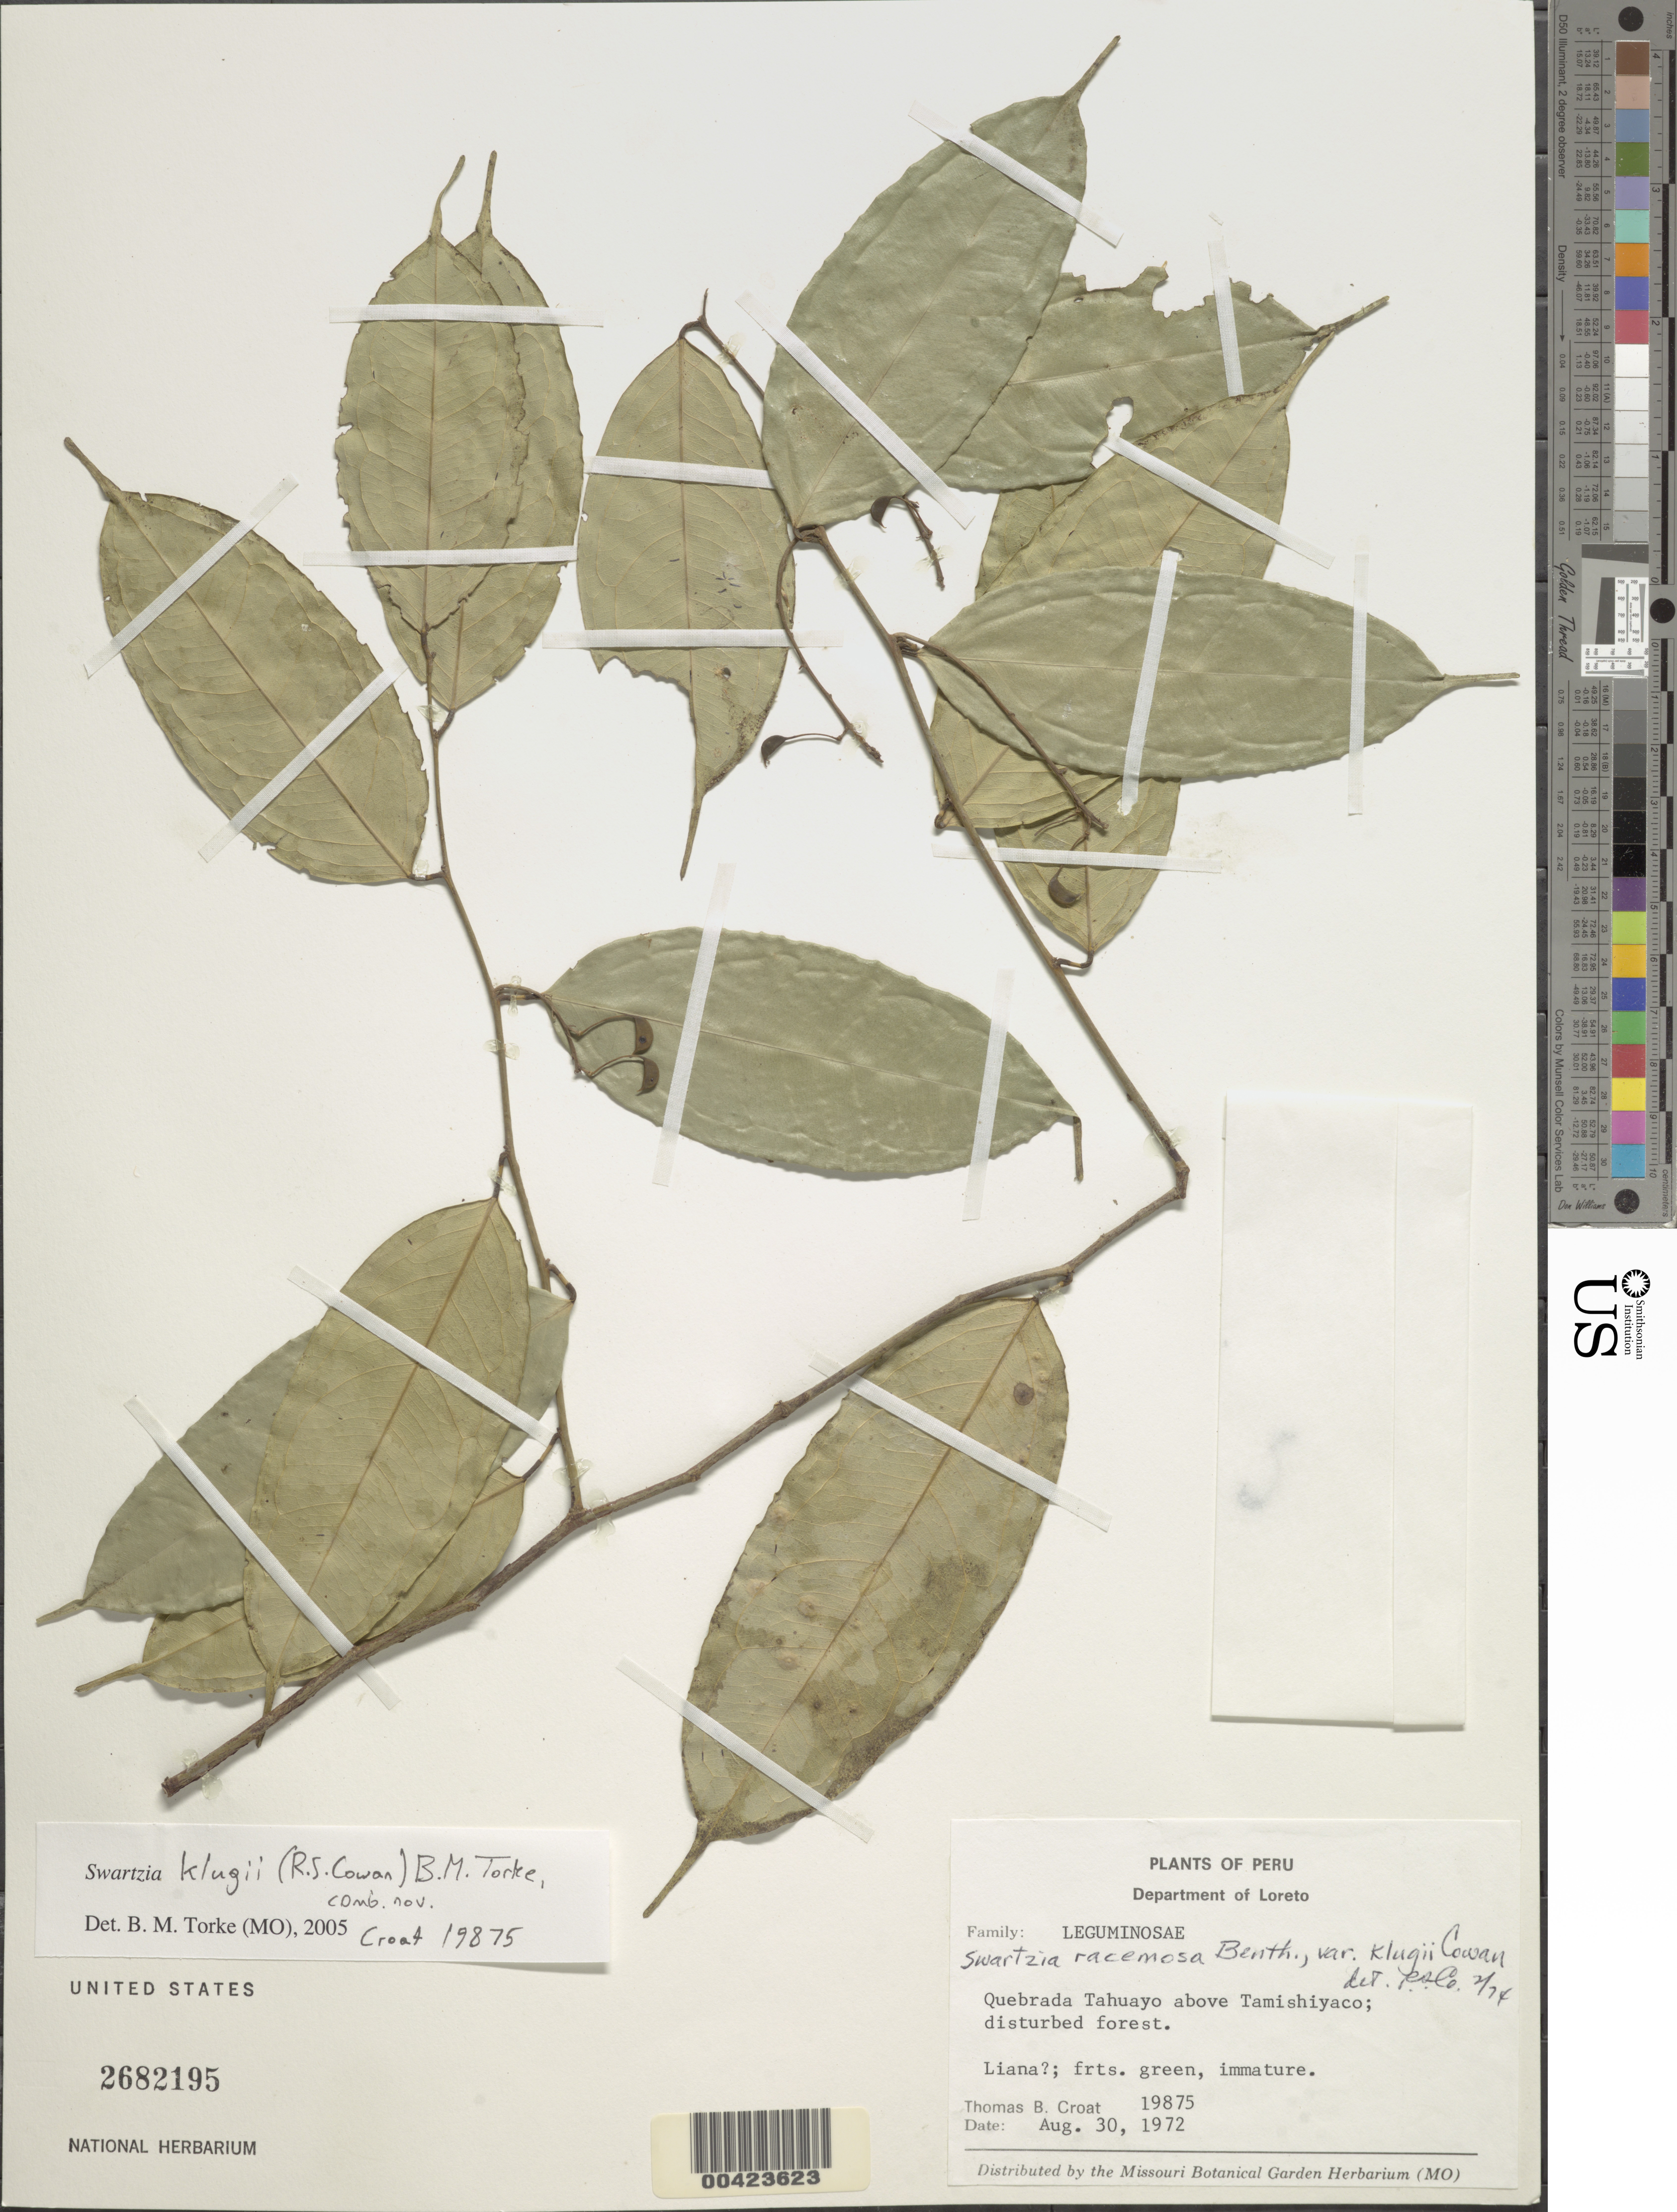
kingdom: Plantae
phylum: Tracheophyta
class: Magnoliopsida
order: Fabales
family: Fabaceae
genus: Swartzia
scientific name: Swartzia klugii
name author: (R.S. Cowan) Torke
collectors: T. B. Croat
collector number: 19875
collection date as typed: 30 Aug 1972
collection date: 1972-08-30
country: Peru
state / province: Loreto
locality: Tamishiyaco, above; Quebrada Tahuayo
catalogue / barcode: US 2682195